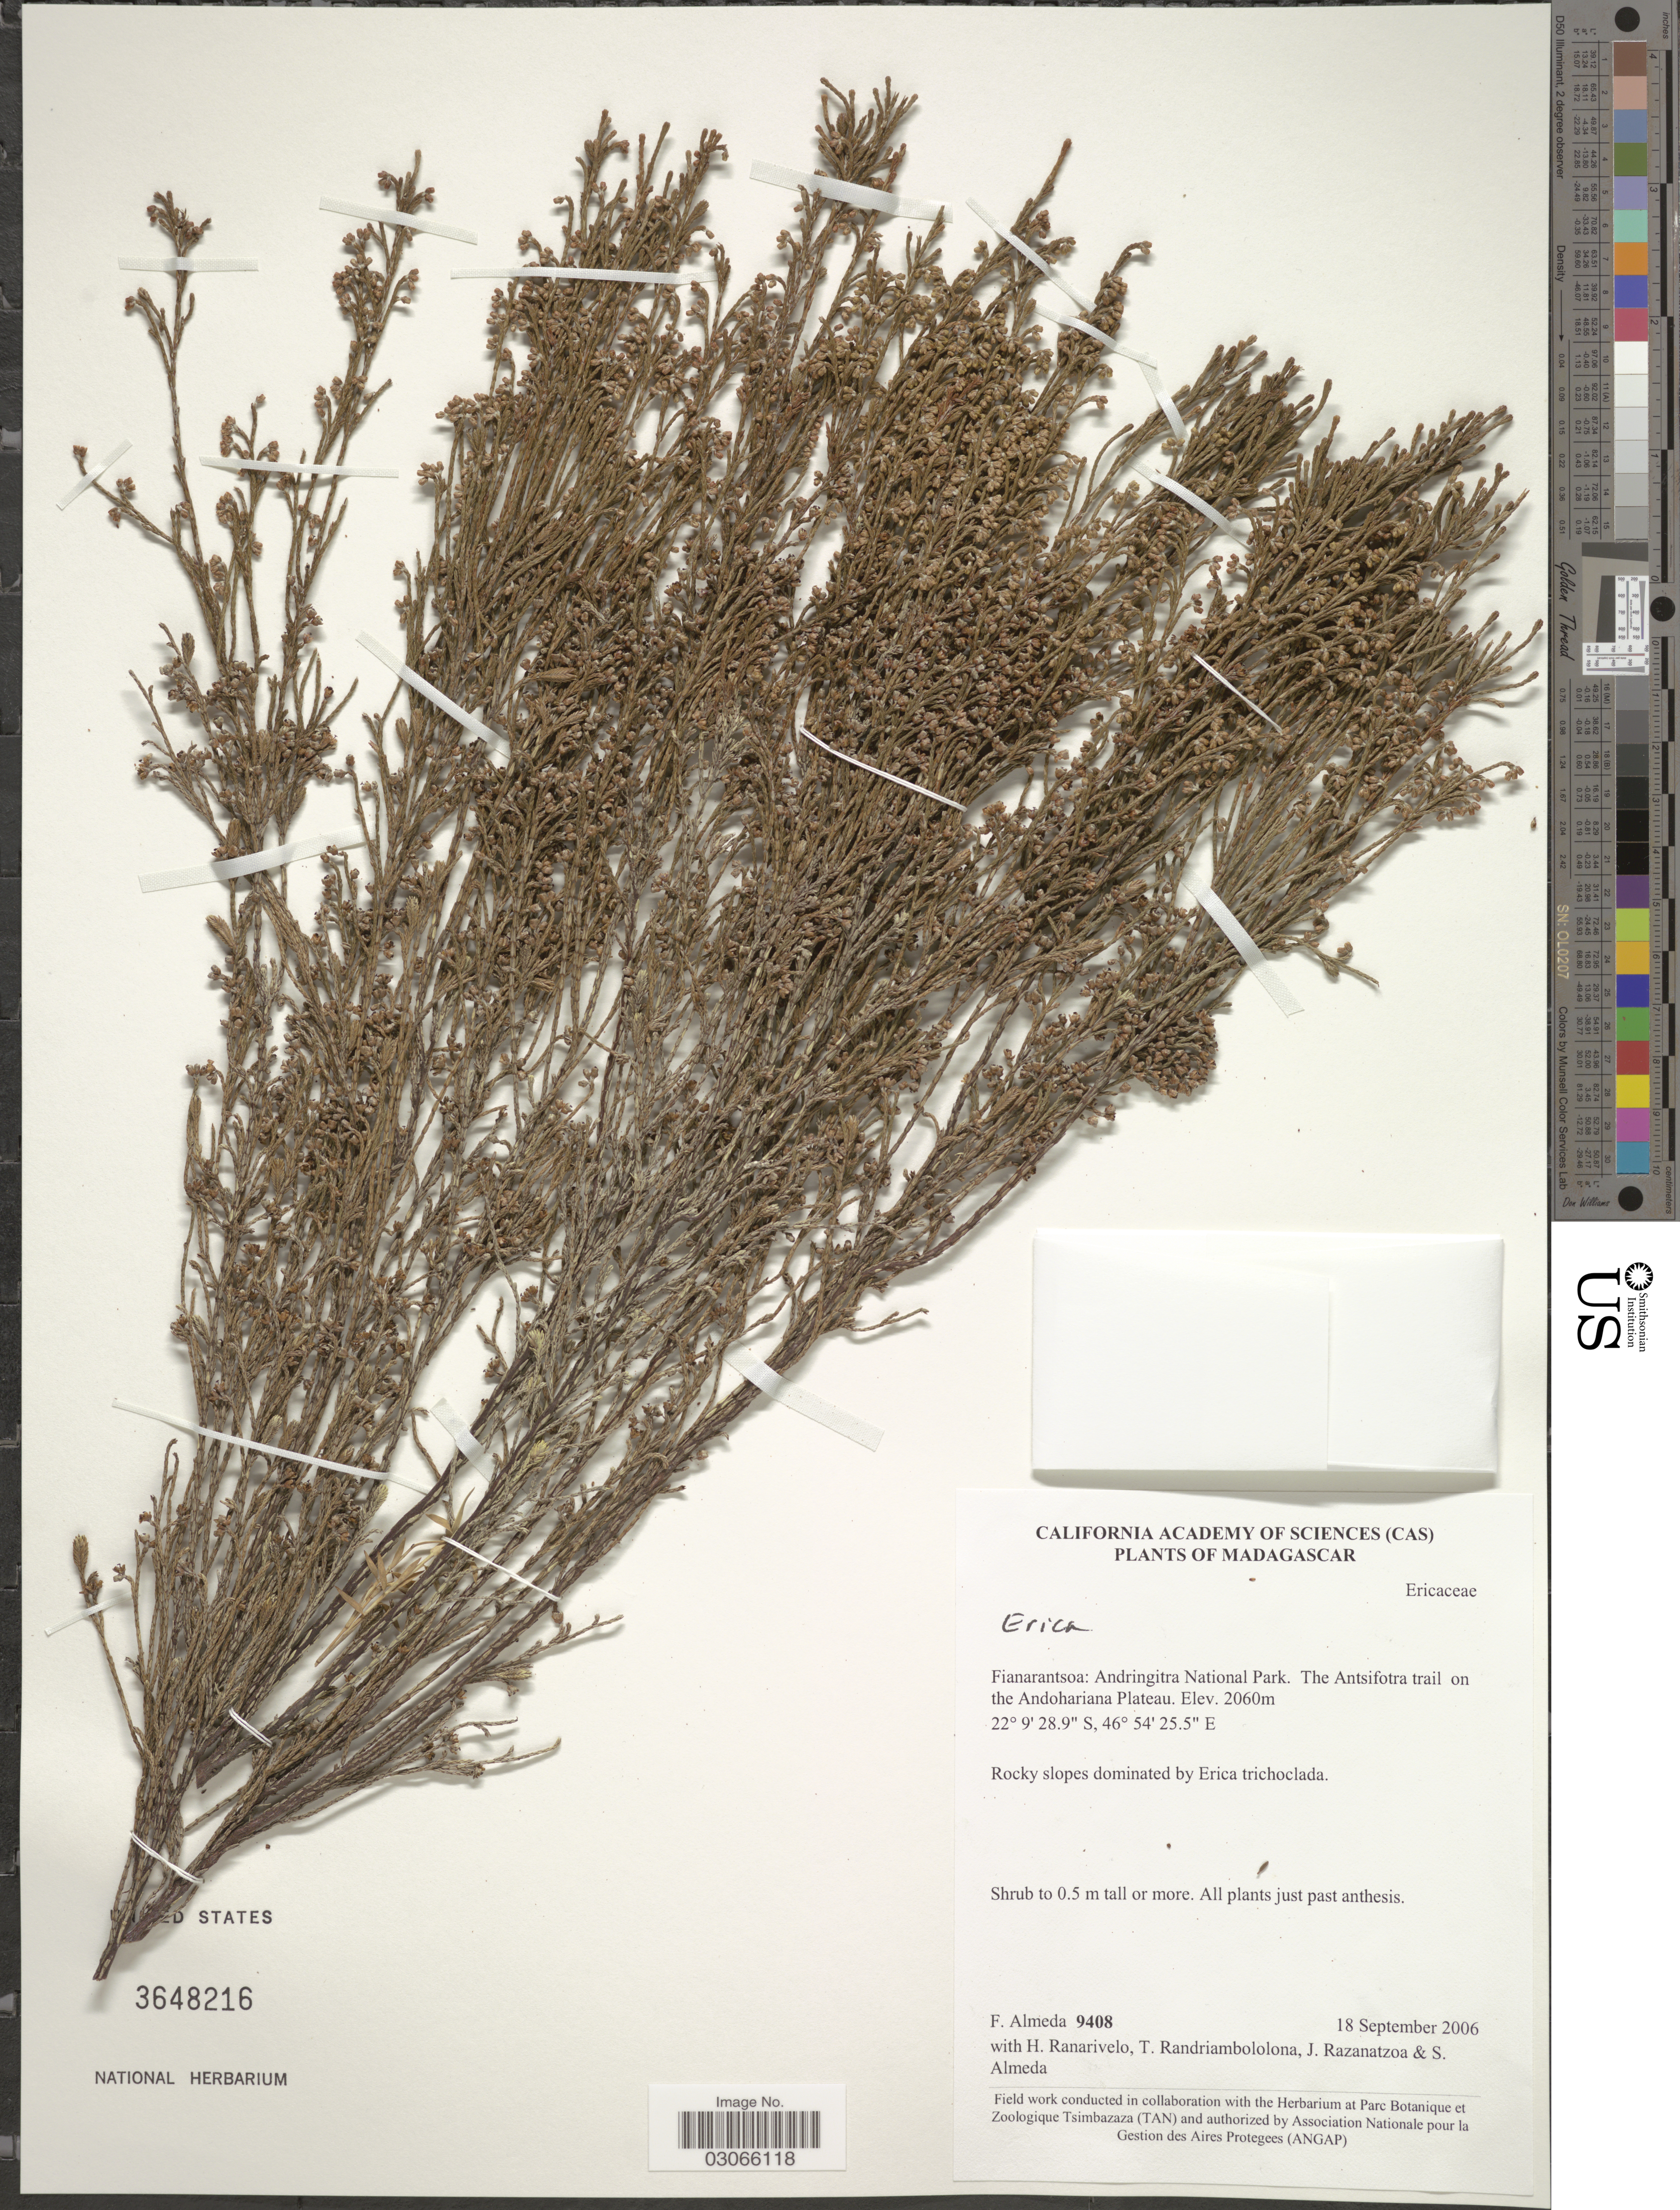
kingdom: Plantae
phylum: Tracheophyta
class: Magnoliopsida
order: Ericales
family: Ericaceae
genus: Erica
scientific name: Erica sp.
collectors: F. Almeda, H. Ranarivelo, T. Randriambololona, J. Razanatzoa & S. Almeda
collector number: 9408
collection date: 2006-09-18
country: Madagascar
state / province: Haute Matsiatra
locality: Andringitra National Park. The Antsifotra trail on the Andohariana Plateau.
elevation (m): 2060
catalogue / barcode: US 3648216